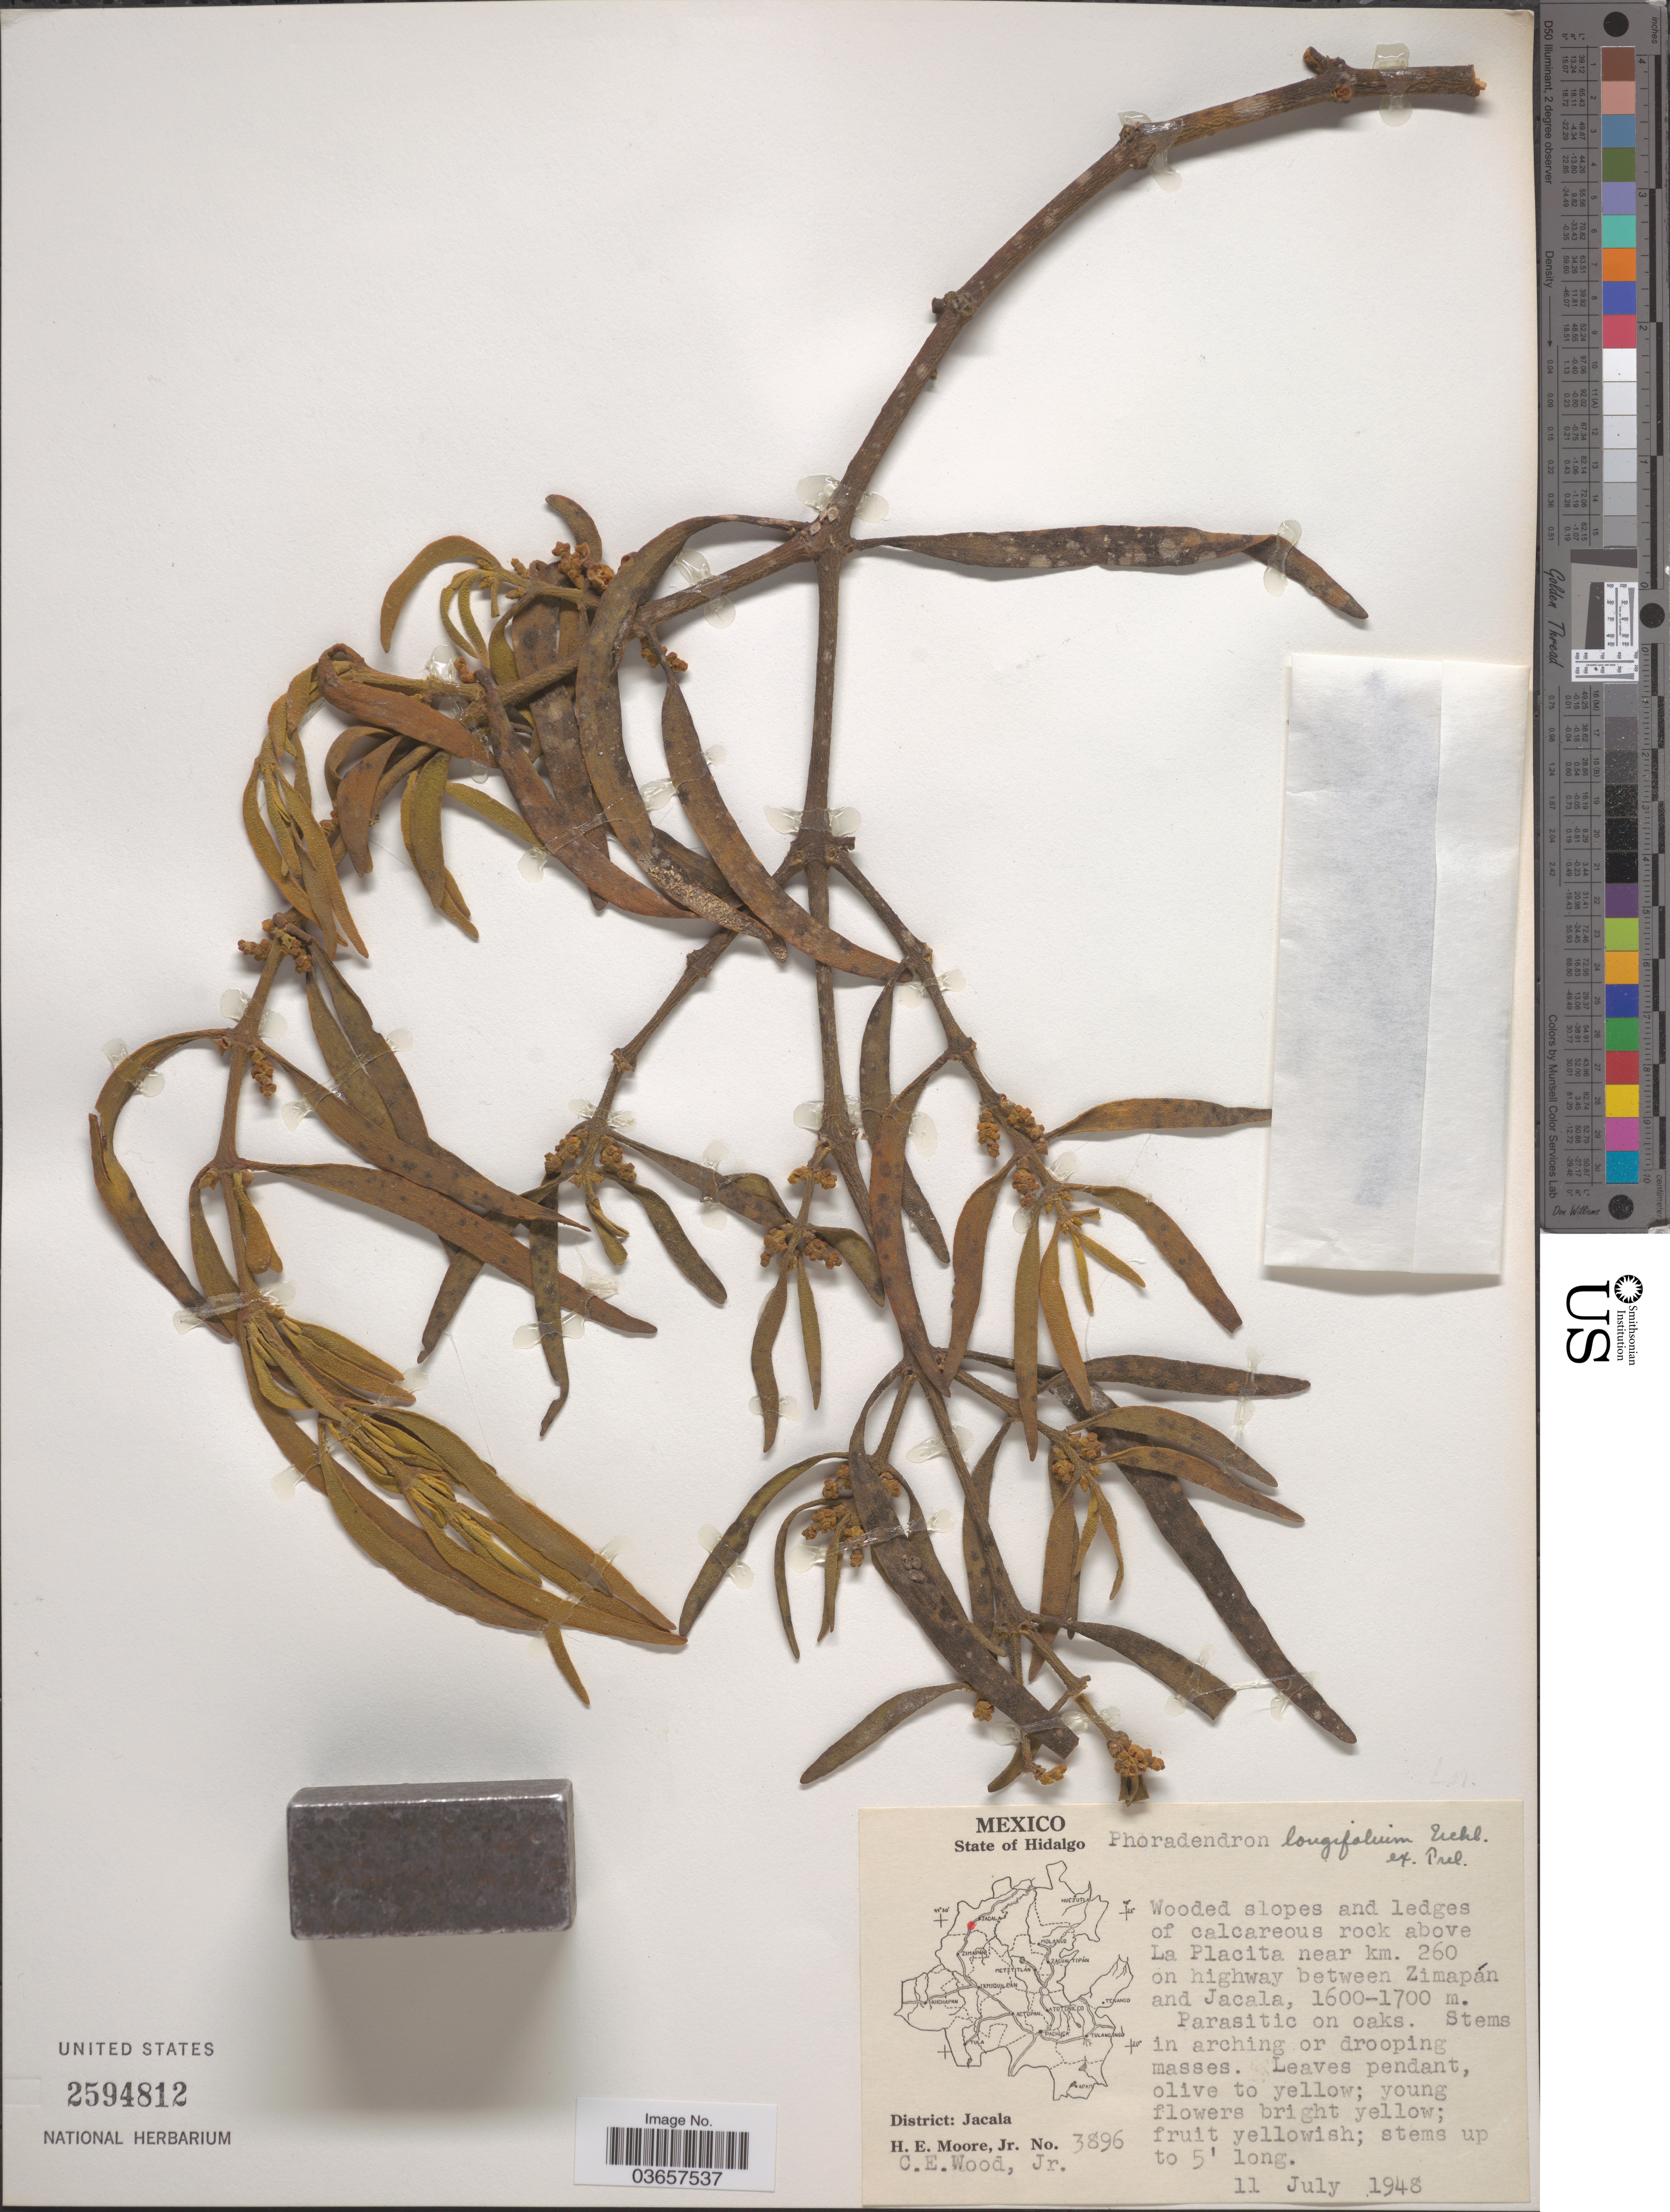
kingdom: Plantae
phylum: Tracheophyta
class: Magnoliopsida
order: Santalales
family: Viscaceae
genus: Phoradendron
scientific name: Phoradendron longifolium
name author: Eichler ex Trel.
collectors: H. Moore & C. Wood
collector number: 3896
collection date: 1948-07-11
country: Mexico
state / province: Hidalgo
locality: Above La Placita near km. 260 on highway between Zimapán and Jacala.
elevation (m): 1600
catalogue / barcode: US 2594812